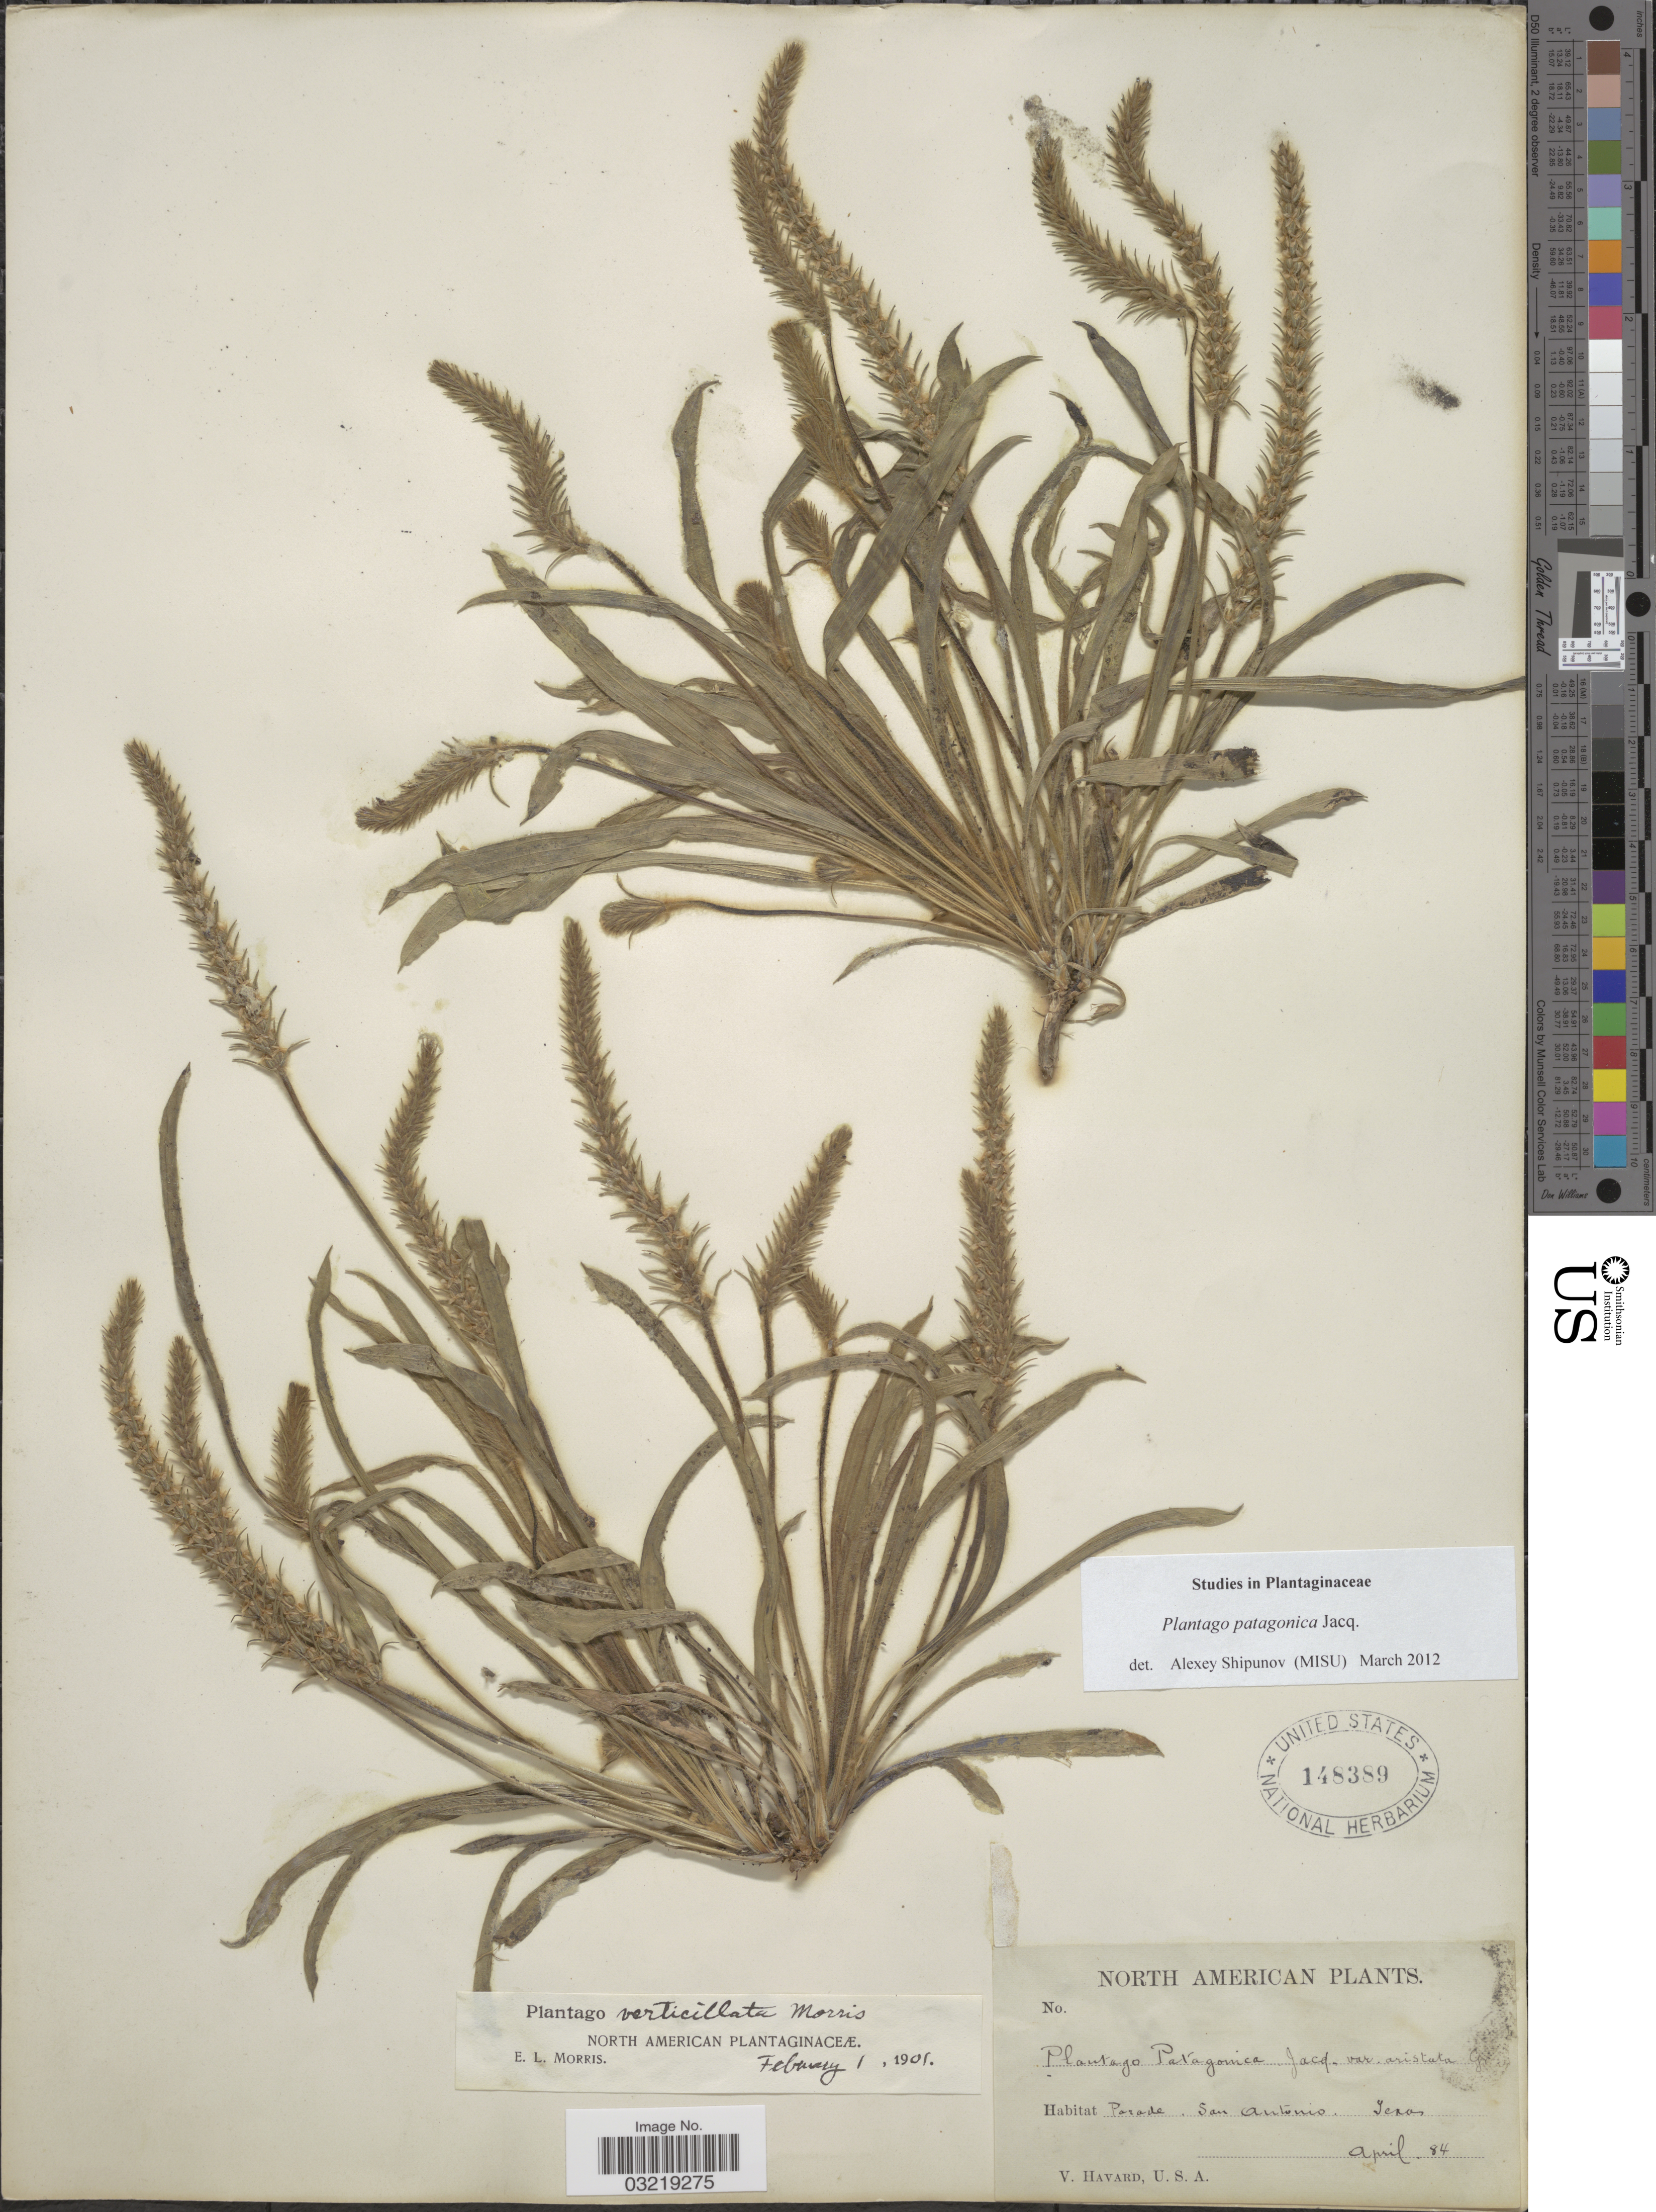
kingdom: Plantae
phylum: Tracheophyta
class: Magnoliopsida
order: Lamiales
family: Plantaginaceae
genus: Plantago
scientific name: Plantago patagonica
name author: Jacq.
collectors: V. Havard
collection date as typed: Transcribed d/m/y: /4/84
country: United States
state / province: Texas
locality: Parade. San Antonio.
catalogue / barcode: US 148389